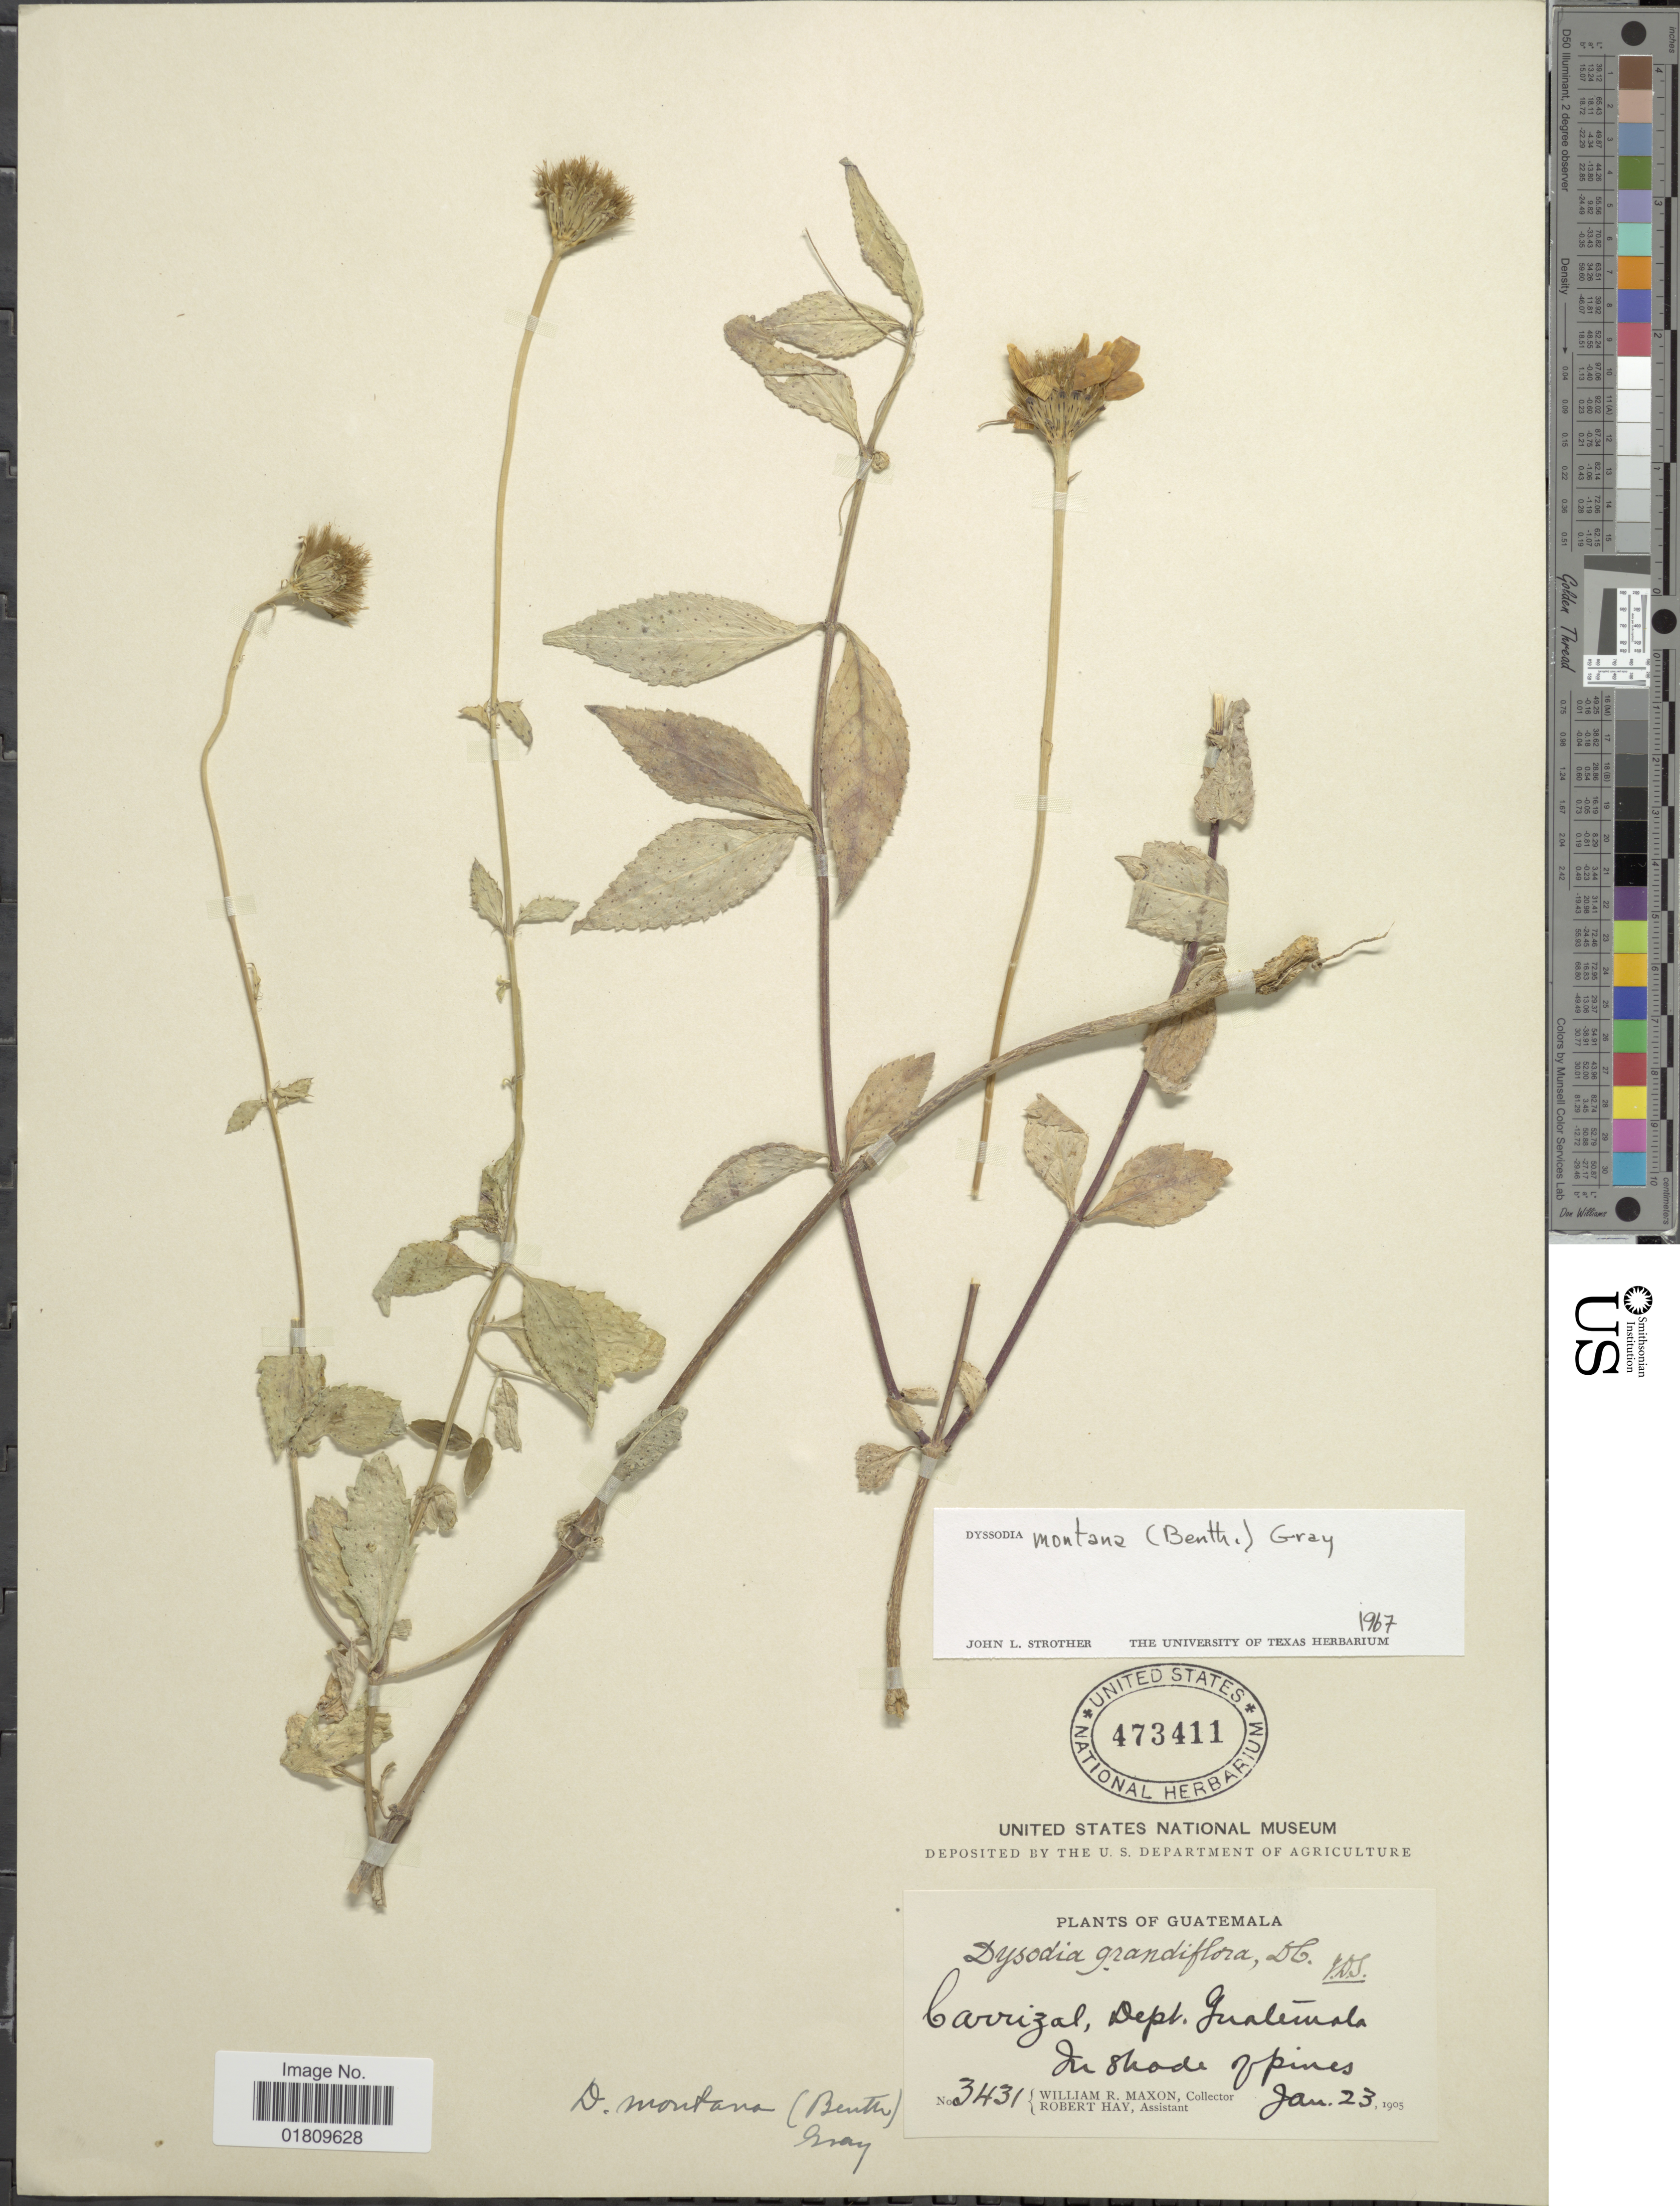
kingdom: Plantae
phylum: Tracheophyta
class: Magnoliopsida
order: Asterales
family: Asteraceae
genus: Dyssodia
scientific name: Dyssodia montana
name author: (Benth.) A. Gray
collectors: W. R. Maxon & R. Hay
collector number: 3431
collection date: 1905-01-23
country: Guatemala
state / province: Guatemala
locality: In shade of pines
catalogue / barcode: US 473411